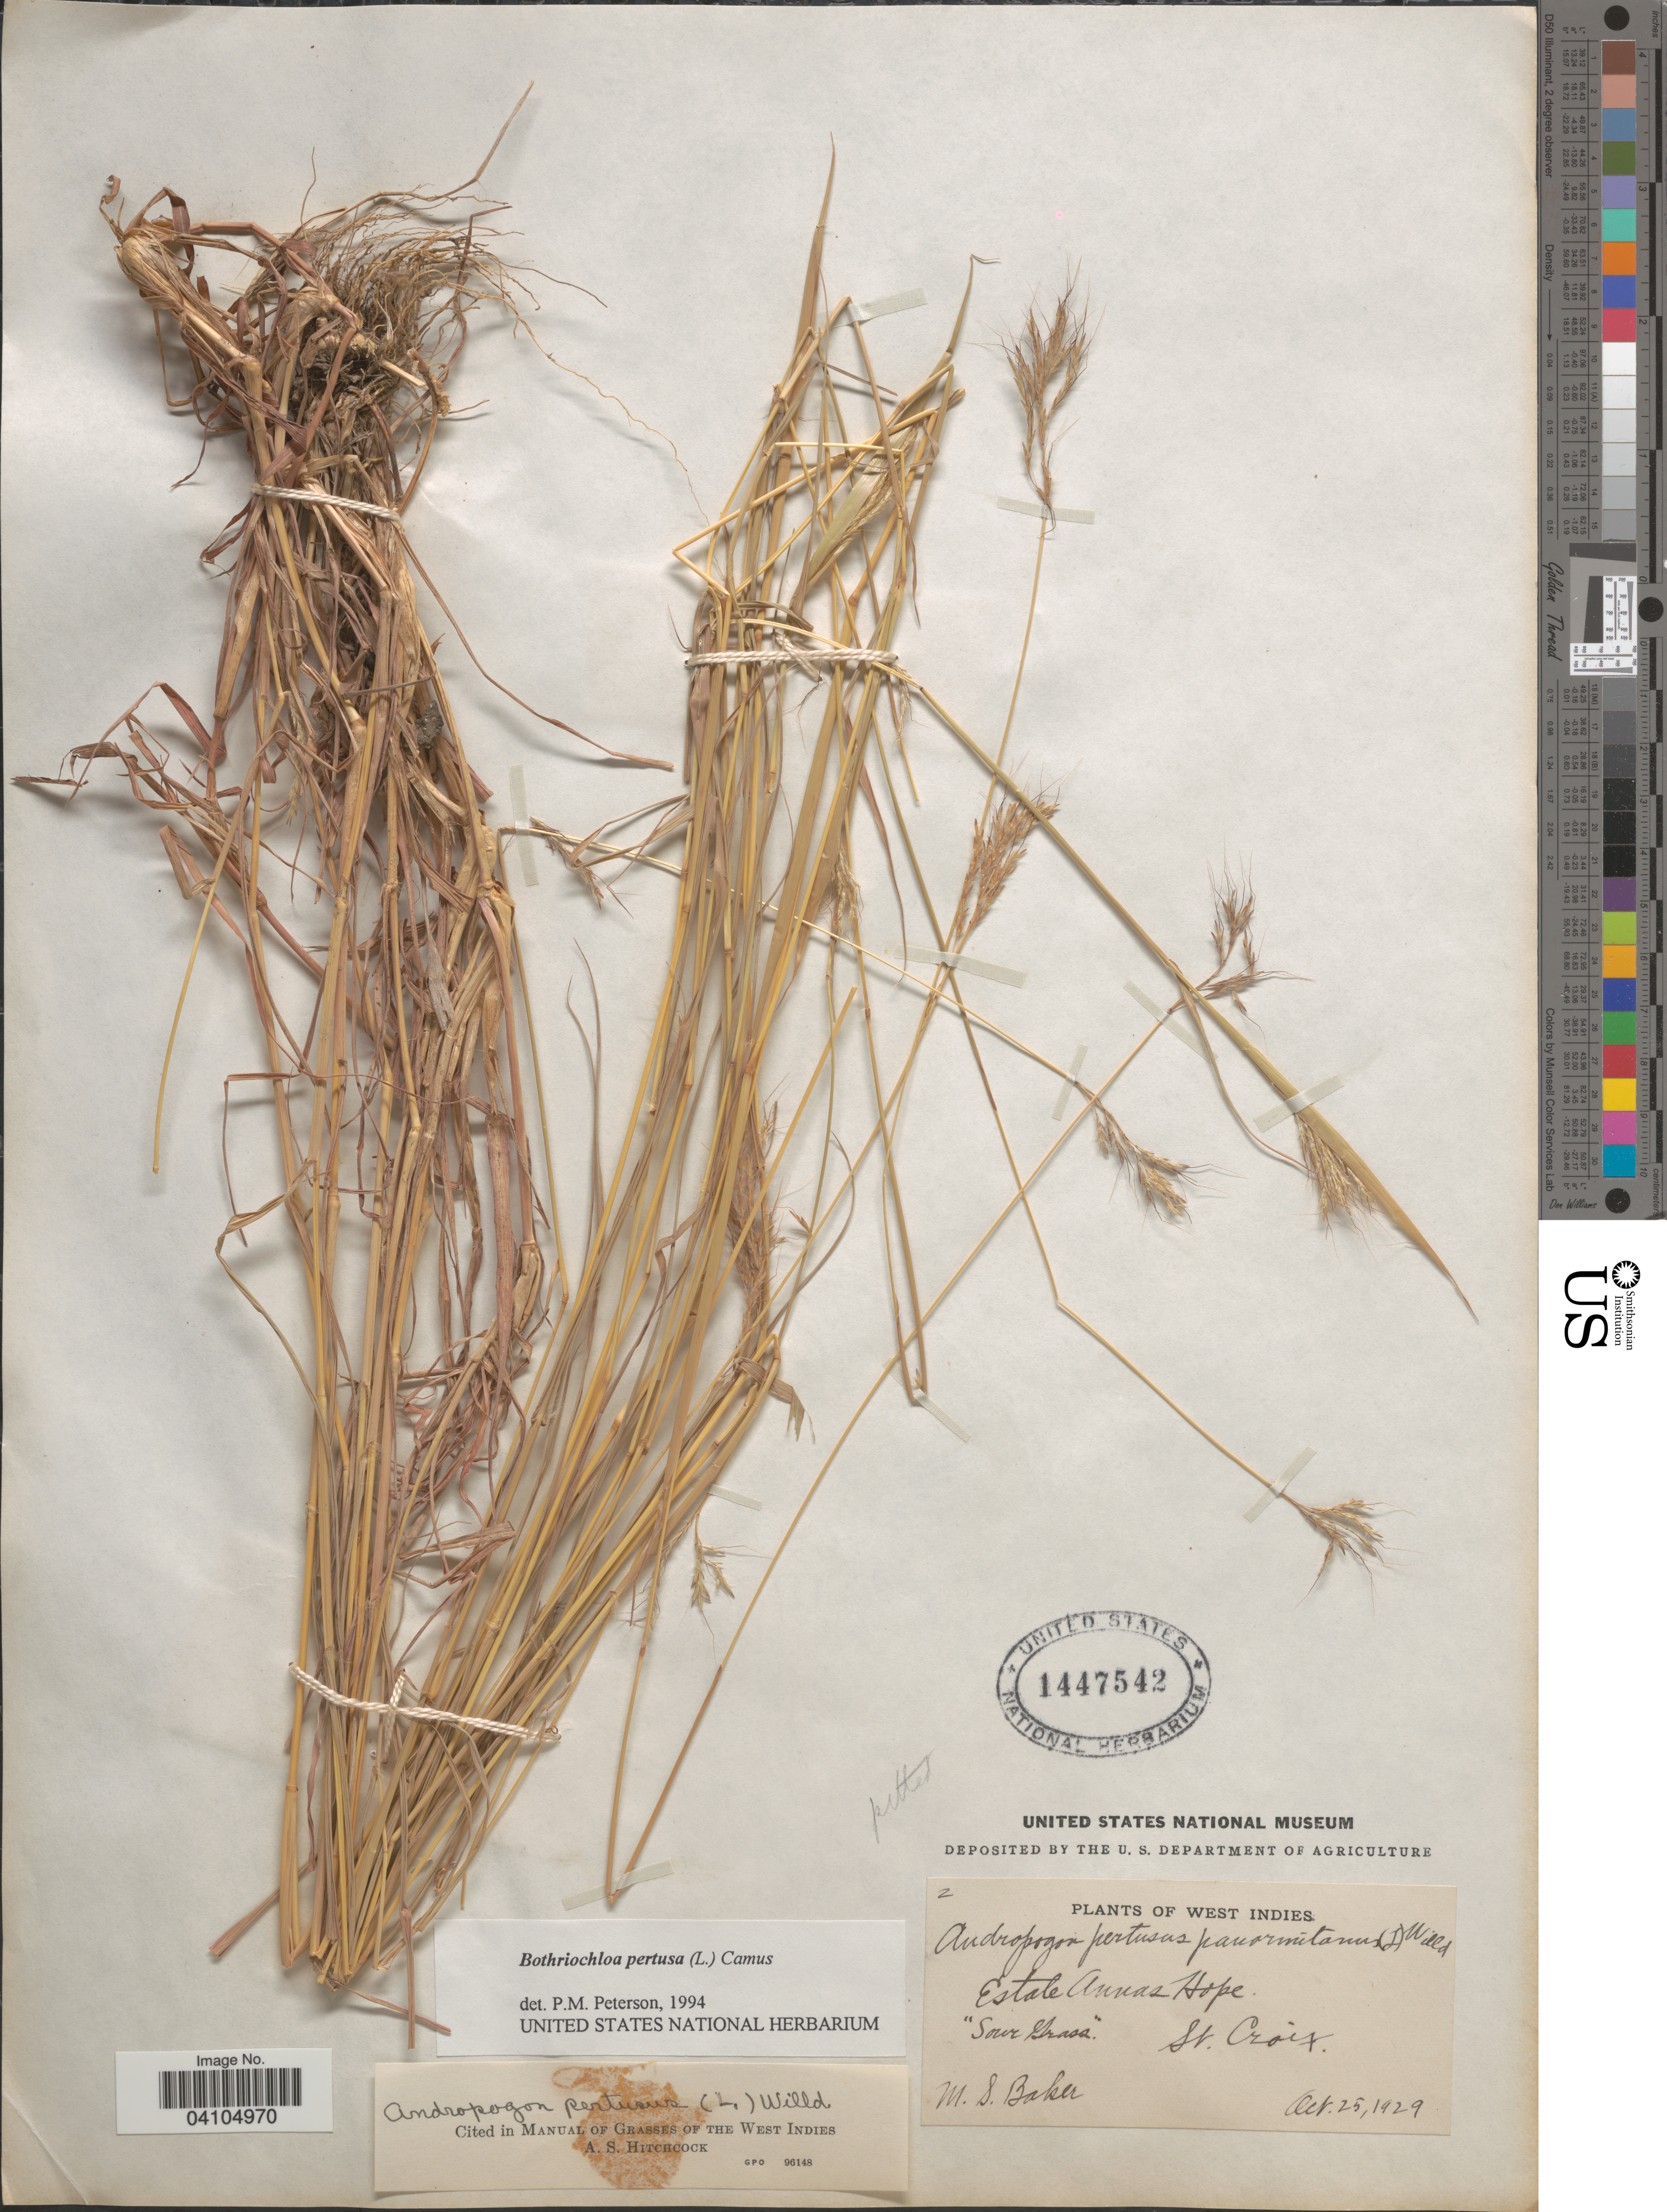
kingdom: Plantae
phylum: Tracheophyta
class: Liliopsida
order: Poales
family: Poaceae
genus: Bothriochloa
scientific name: Bothriochloa pertusa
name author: (L.) A. Camus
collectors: M. S. Baker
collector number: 2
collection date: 1929-10-25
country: U.S. Virgin Islands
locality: Estate Annas Hope. St. Croix.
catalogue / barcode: US 1447542